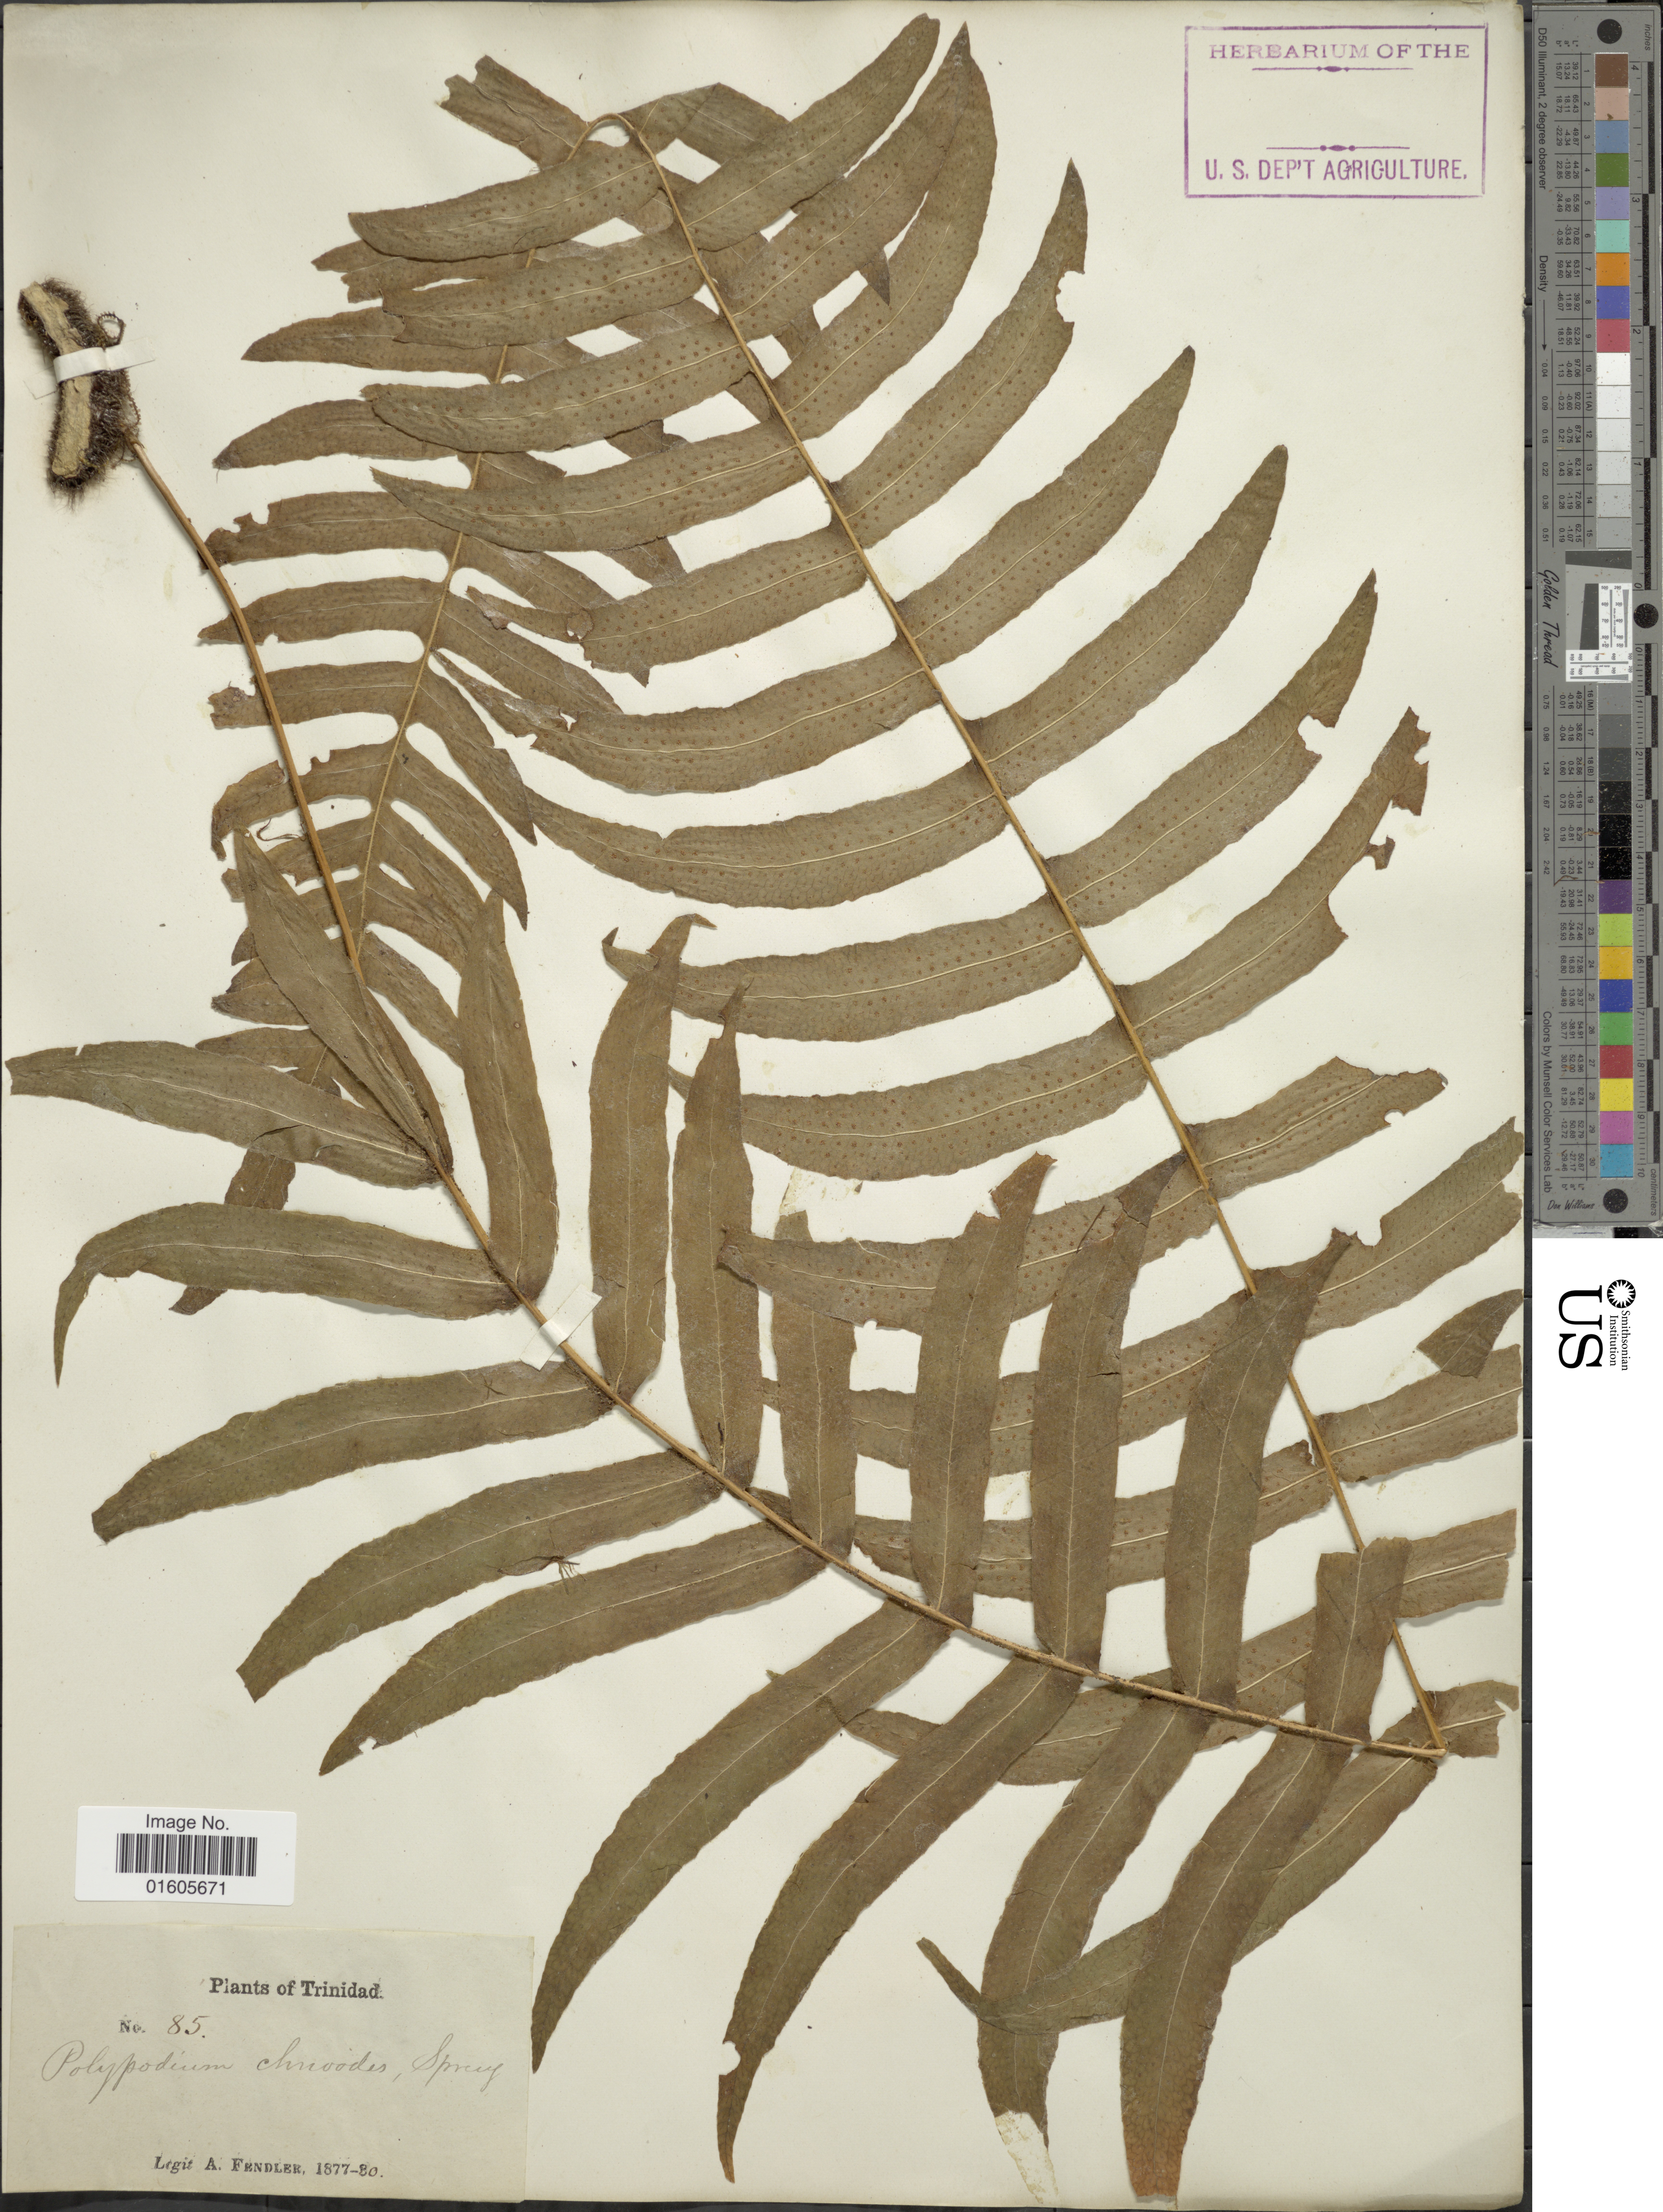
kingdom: Plantae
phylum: Tracheophyta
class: Polypodiopsida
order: Polypodiales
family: Polypodiaceae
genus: Serpocaulon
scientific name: Serpocaulon dissimile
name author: (L.) A.R. Sm.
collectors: A. Fendler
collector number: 85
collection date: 1877/1880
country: Trinidad and Tobago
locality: Trinidad